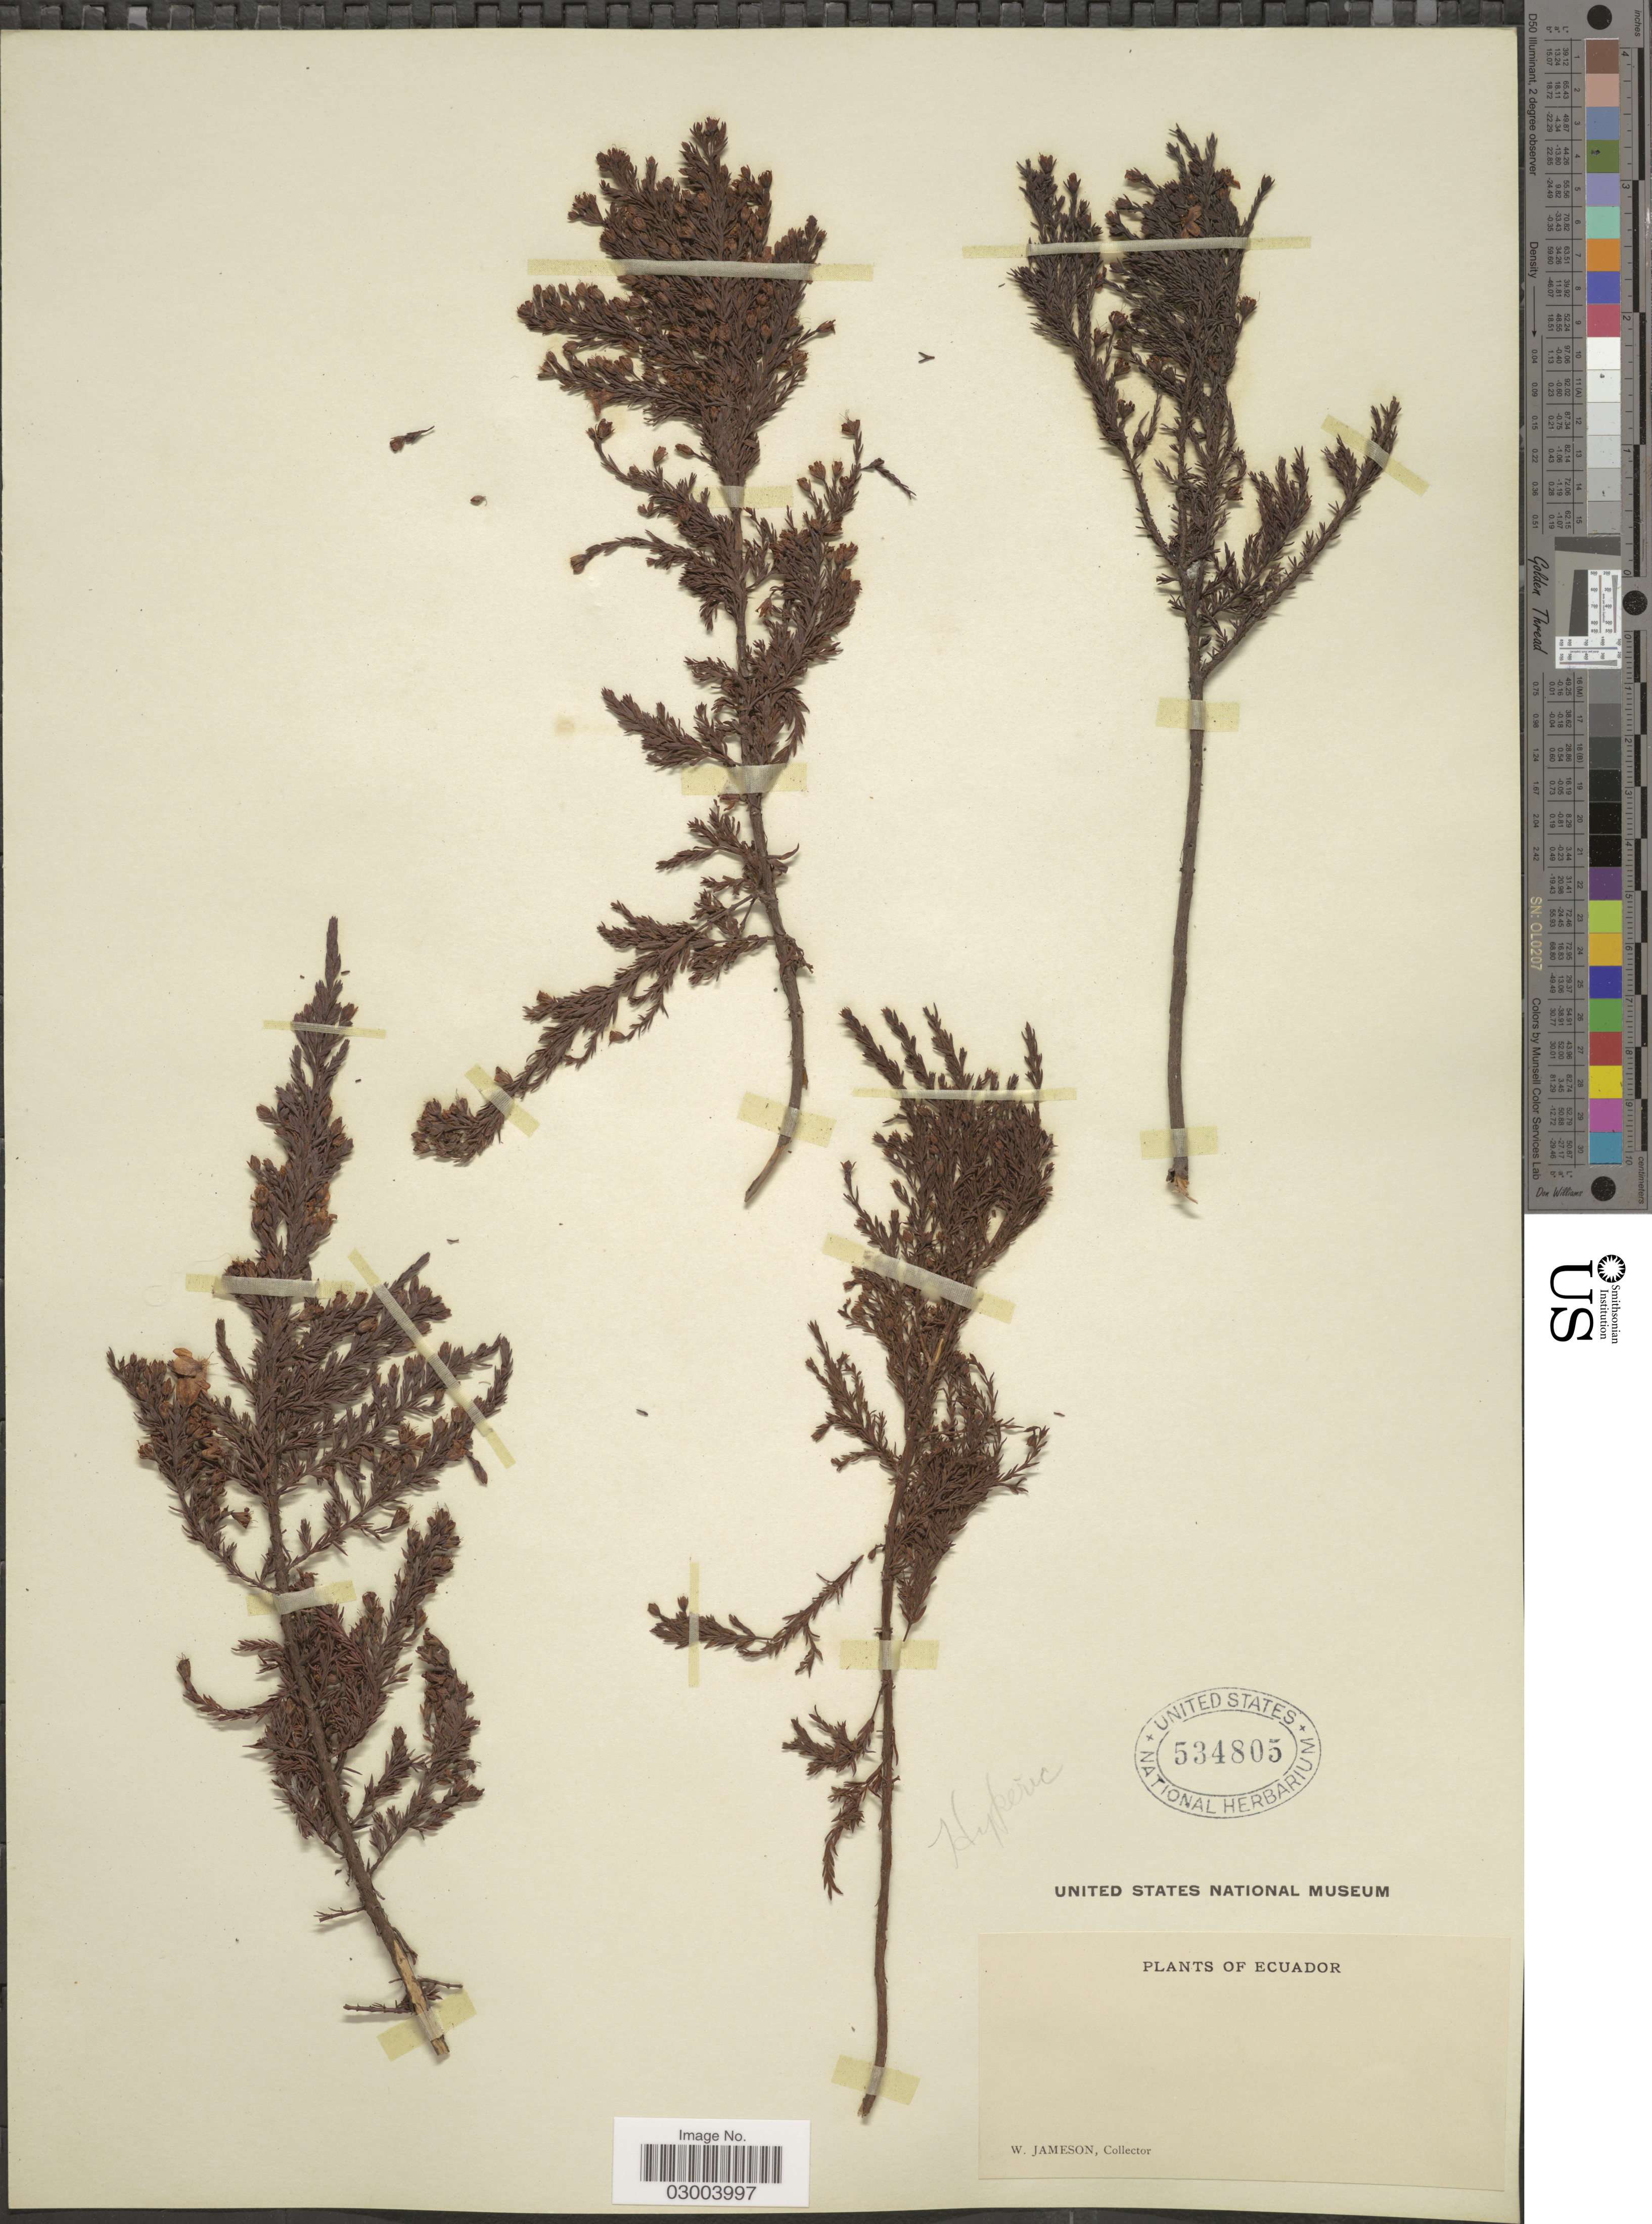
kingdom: Plantae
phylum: Tracheophyta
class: Magnoliopsida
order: Malpighiales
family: Hypericaceae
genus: Hypericum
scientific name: Hypericum loxense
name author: Benth.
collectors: W. Jameson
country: Ecuador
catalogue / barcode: US 534805